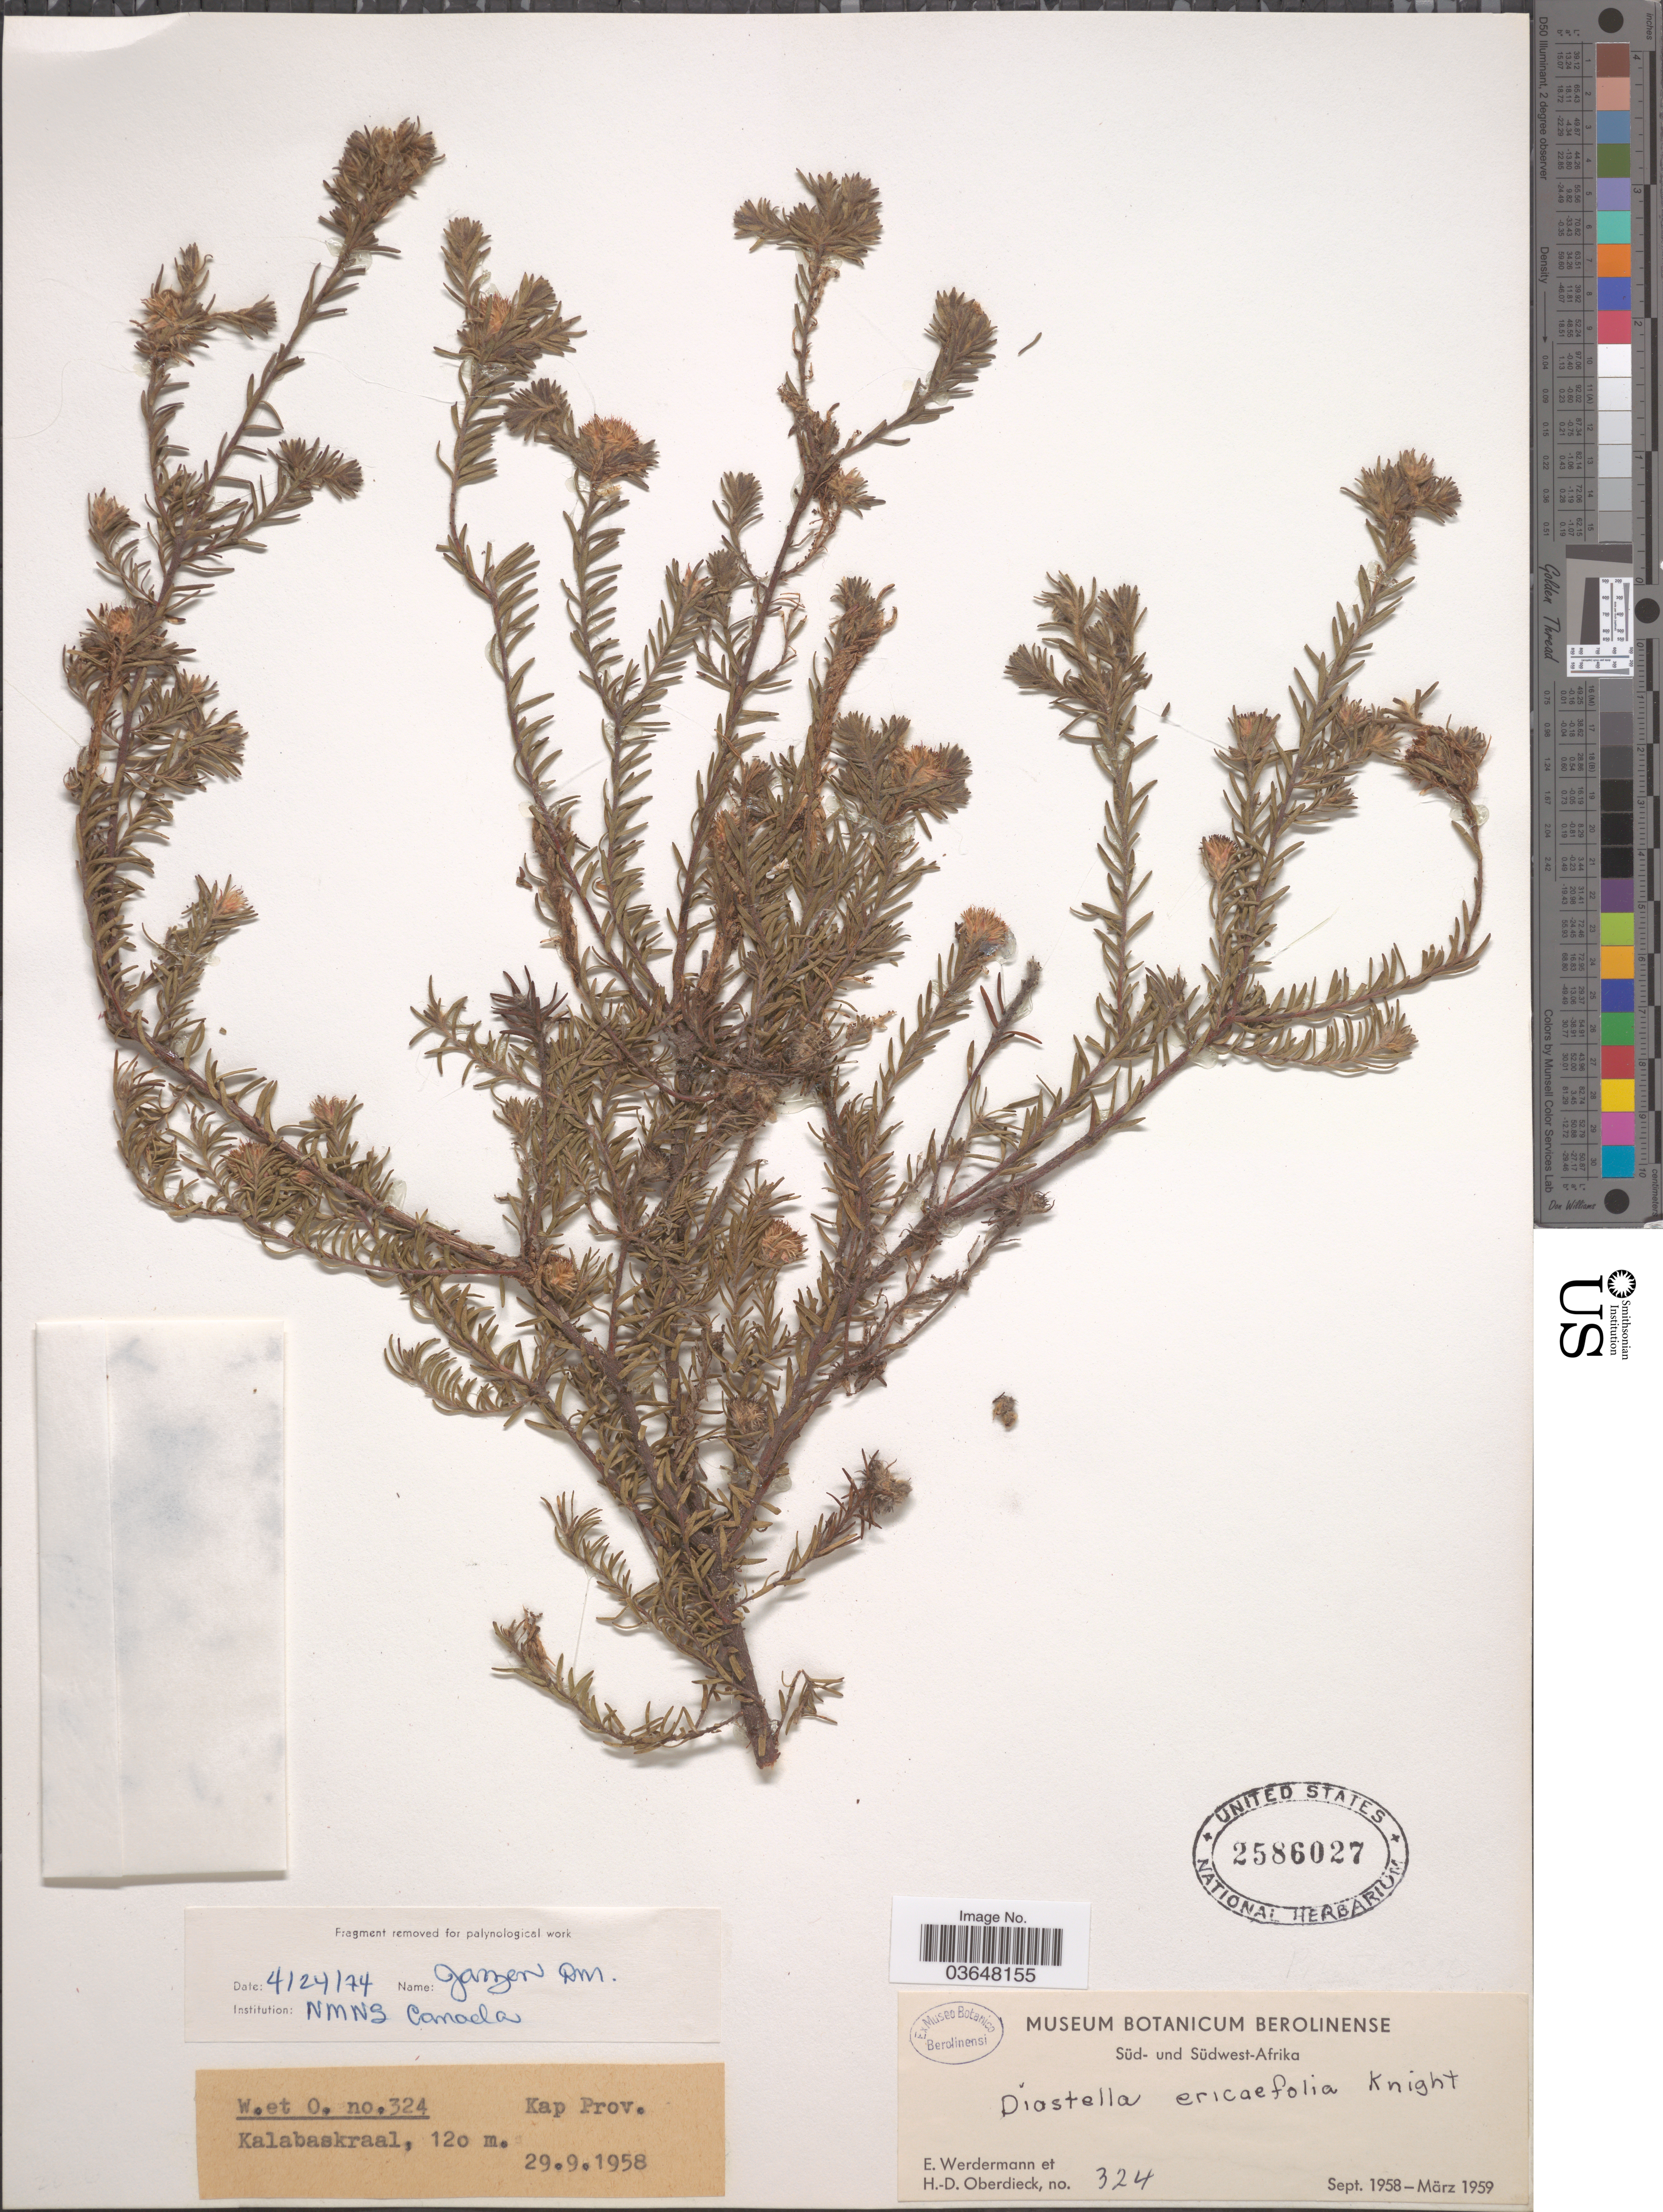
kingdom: Plantae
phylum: Tracheophyta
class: Magnoliopsida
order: Proteales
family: Proteaceae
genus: Diastella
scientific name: Diastella ericifolia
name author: Salisb. ex Knight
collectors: E. Werdermann & H. Oberdieck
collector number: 324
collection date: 1958-09-29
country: South Africa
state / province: Western Cape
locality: Kap Prov. Kalabaskraal.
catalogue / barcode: US 2586027